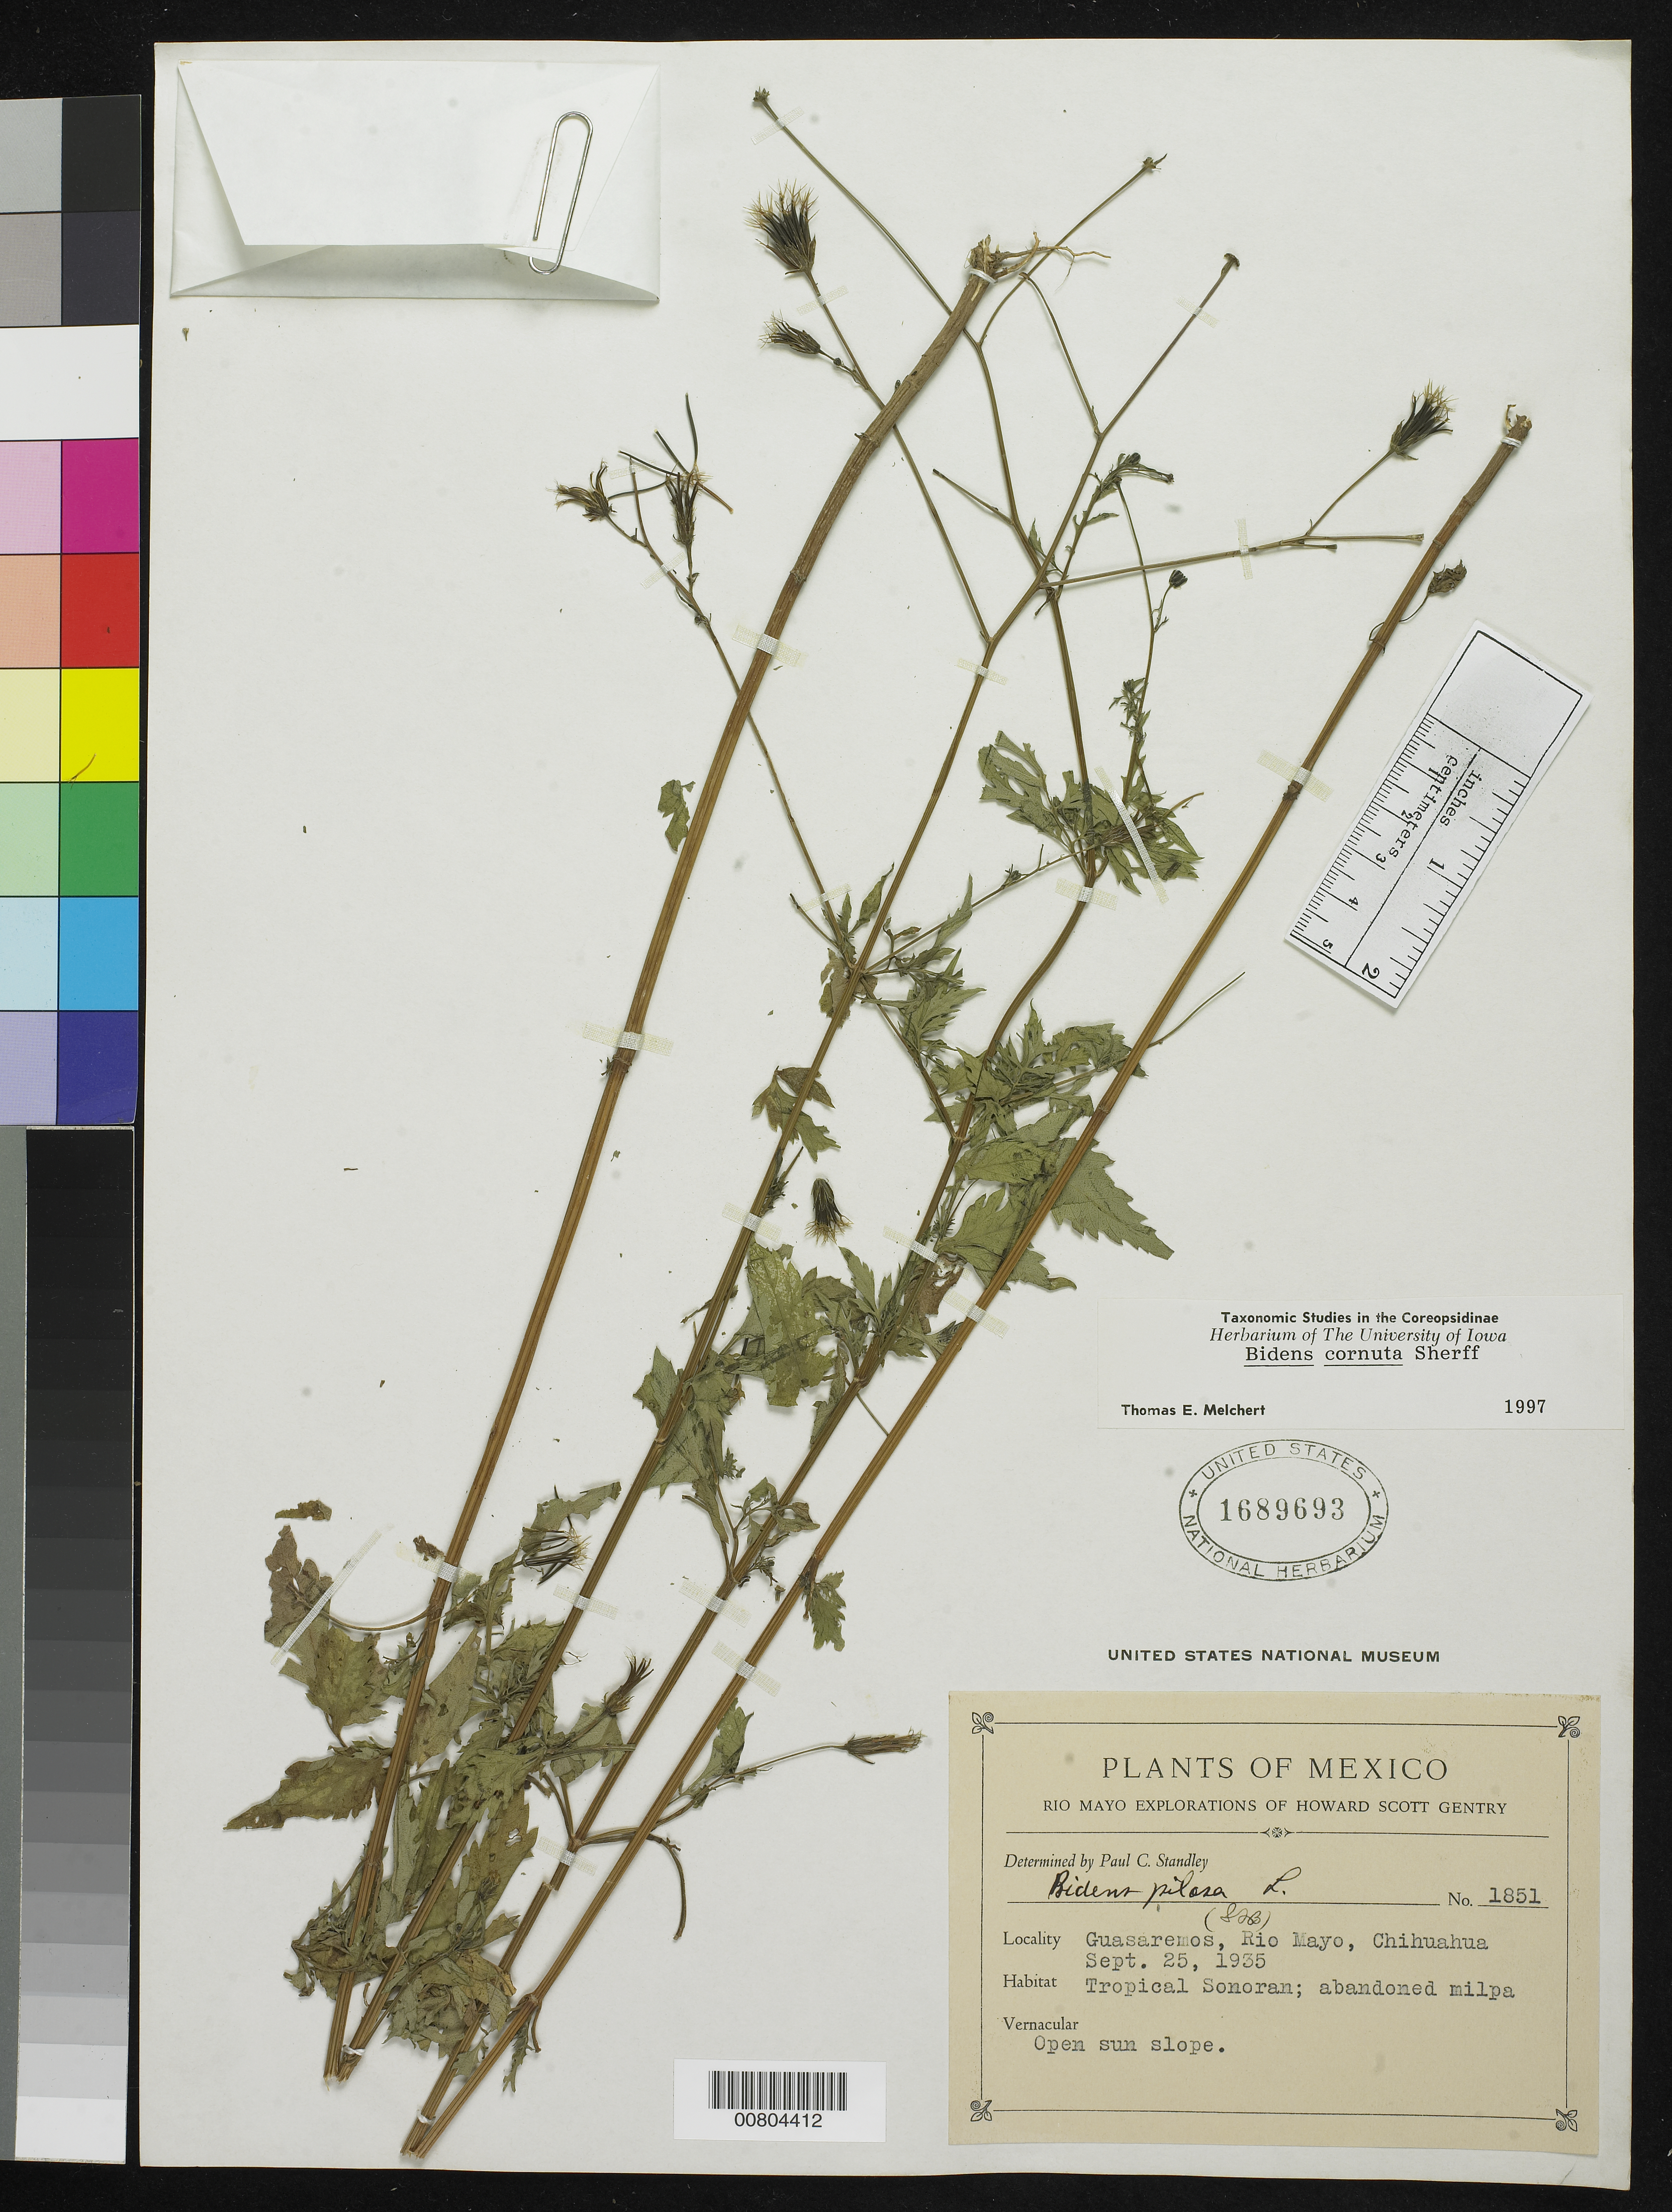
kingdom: Plantae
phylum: Tracheophyta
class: Magnoliopsida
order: Asterales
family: Asteraceae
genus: Bidens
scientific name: Bidens cornuta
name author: Sherff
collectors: H. S. Gentry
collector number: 1851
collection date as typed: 25 Sep 1935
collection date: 1935-09-25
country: Mexico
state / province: Chihuahua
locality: Guasaremos, Rio Mayo, Chihuahua.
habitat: Tropical Sonoran; abandoned milpa. Open sun slope.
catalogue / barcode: US 1689693